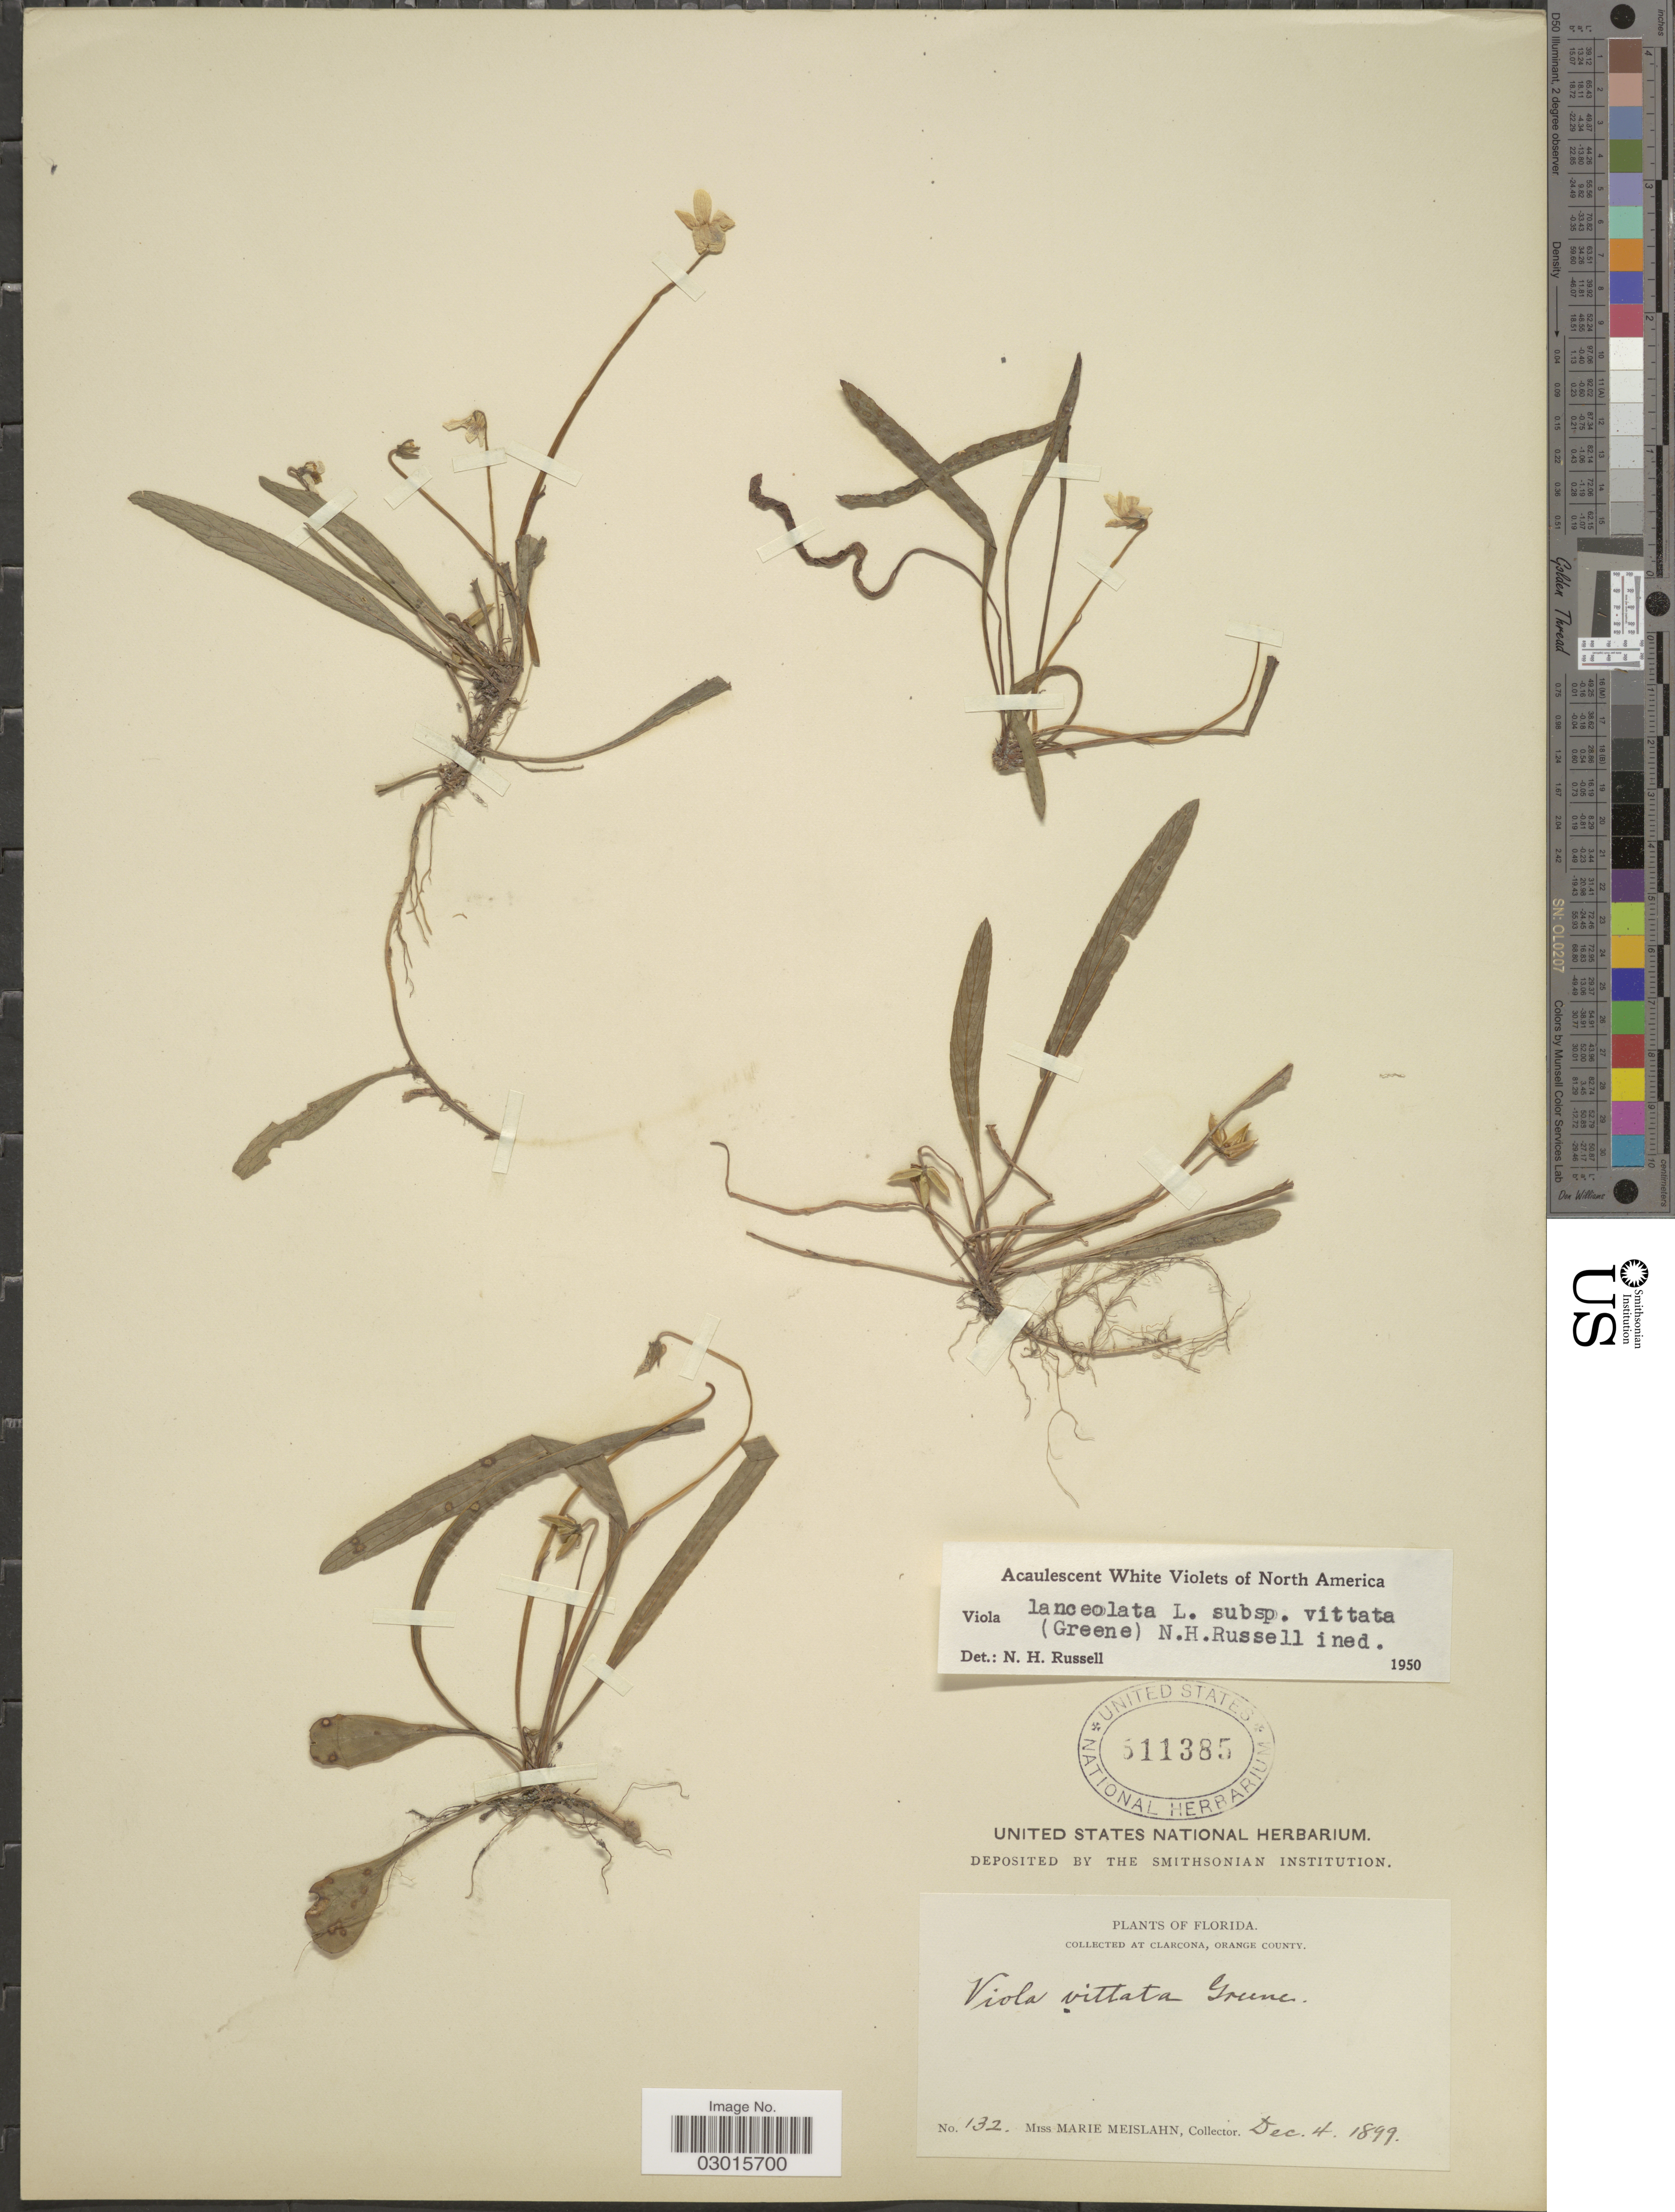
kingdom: Plantae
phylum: Tracheophyta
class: Magnoliopsida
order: Malpighiales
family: Violaceae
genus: Viola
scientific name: Viola lanceolata subsp. vittata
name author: (Greene) N. H. Russell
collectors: M. Meislahn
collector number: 132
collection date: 1899-12-04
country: United States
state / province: Florida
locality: Clarcona, Orange County.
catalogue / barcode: US 511385